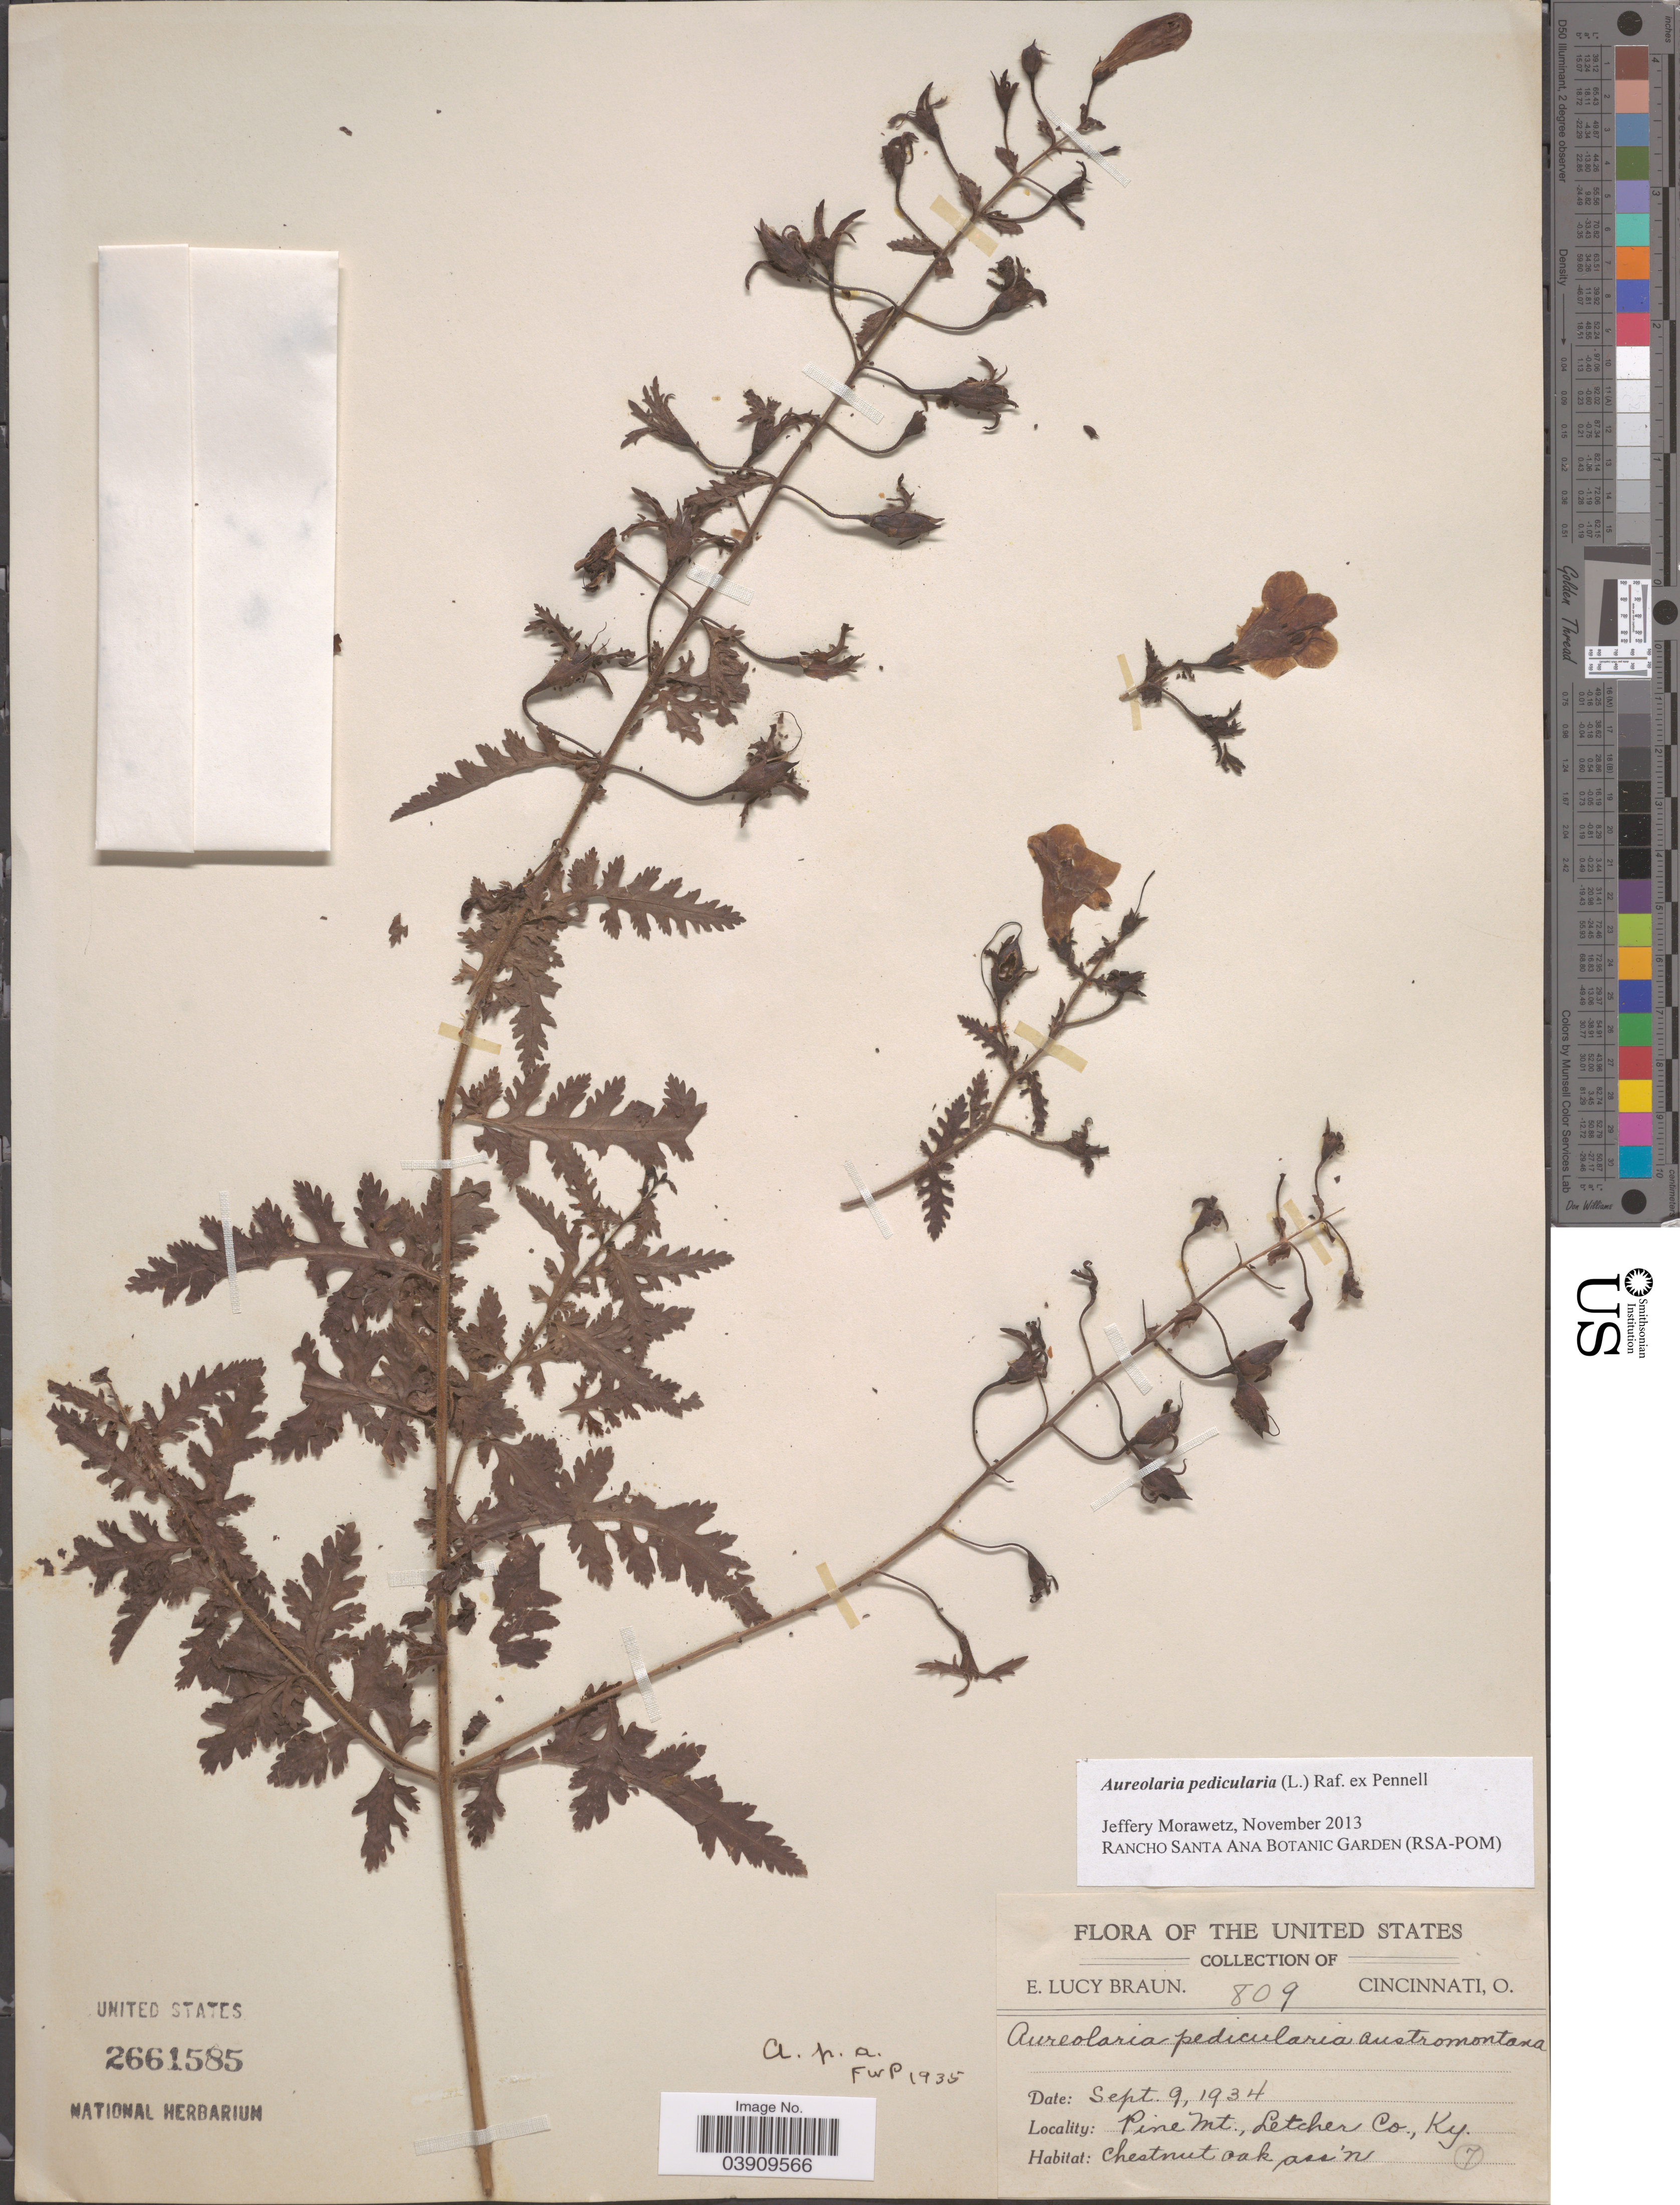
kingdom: Plantae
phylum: Tracheophyta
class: Magnoliopsida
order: Lamiales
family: Orobanchaceae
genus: Aureolaria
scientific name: Aureolaria pedicularia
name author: (L.) Raf. ex Farw.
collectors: E. L. Braun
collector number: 809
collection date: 1934-09-09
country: United States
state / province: Kentucky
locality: Pine Mt., Letcher Co.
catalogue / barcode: US 2661585